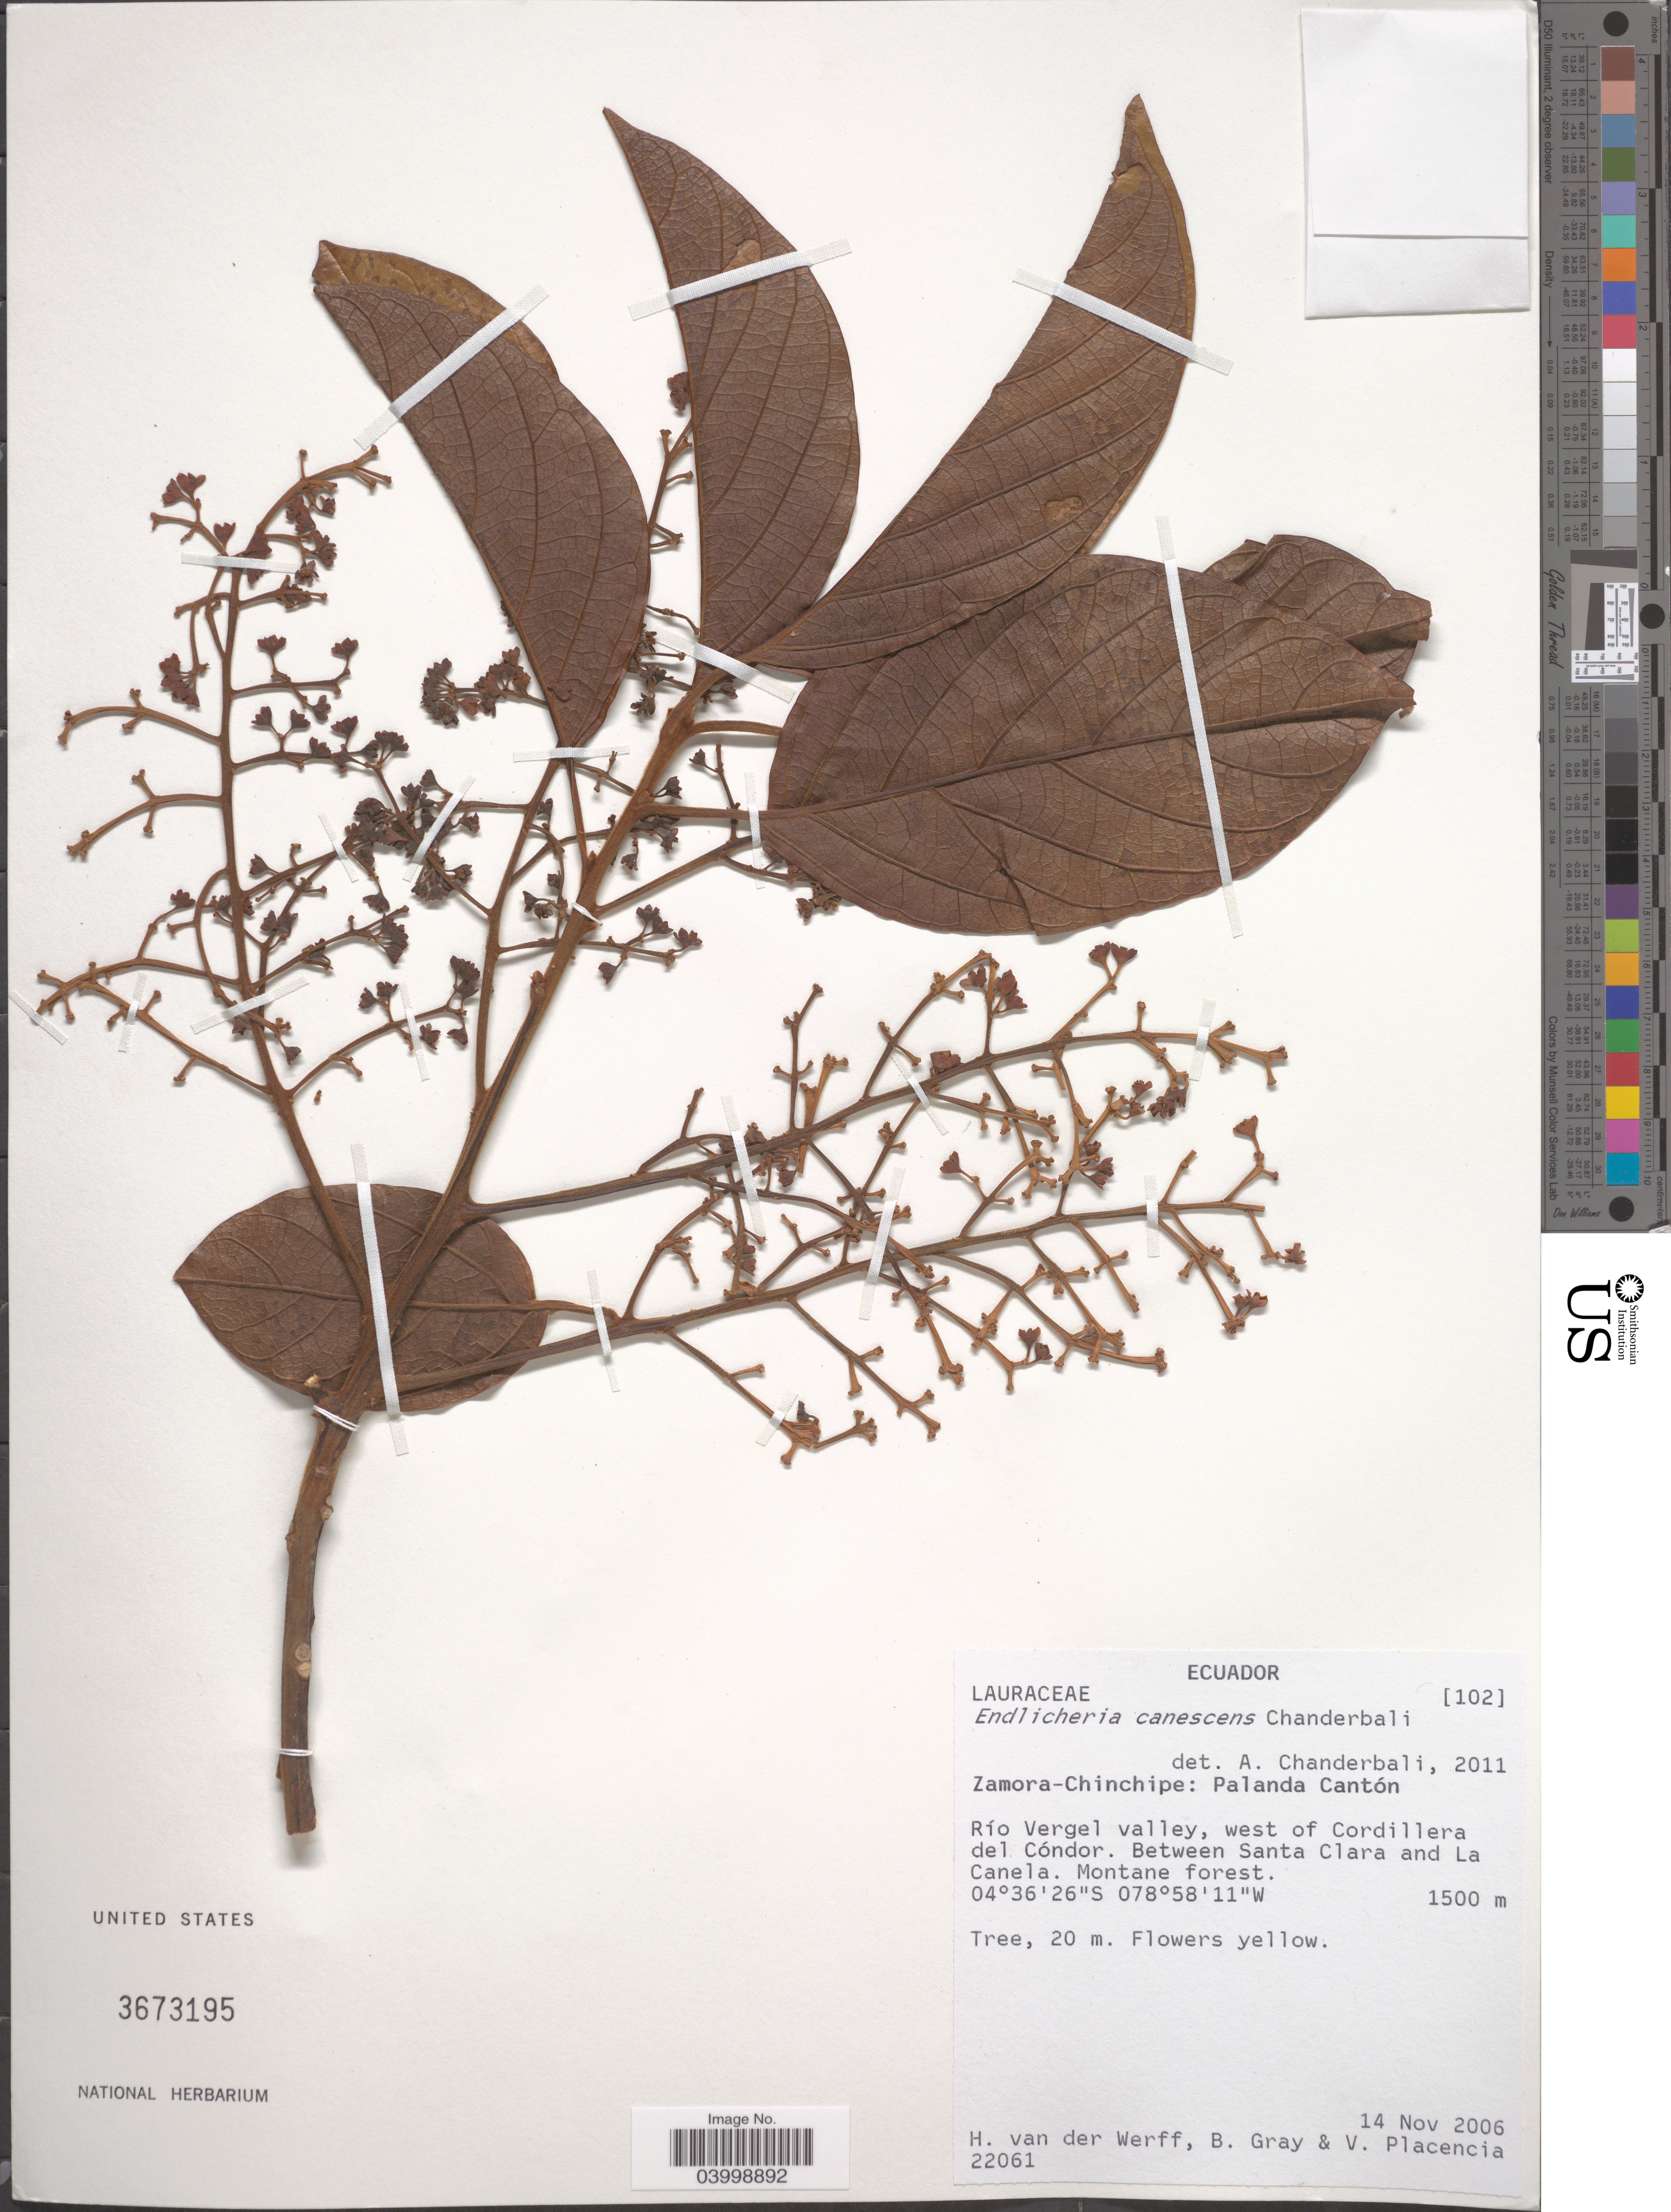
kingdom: Plantae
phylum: Tracheophyta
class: Magnoliopsida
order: Laurales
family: Lauraceae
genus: Endlicheria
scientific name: Endlicheria canescens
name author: Chanderb.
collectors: H. van der Werff, B. Gray & V. Placencia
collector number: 22061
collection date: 2006-11-14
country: Ecuador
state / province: Zamora-Chinchipe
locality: Palanda Cantón. Río Vergel valley, west of Cordillera del Cóndor. Between Santa Clara and La Canela.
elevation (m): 1500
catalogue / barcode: US 3673195